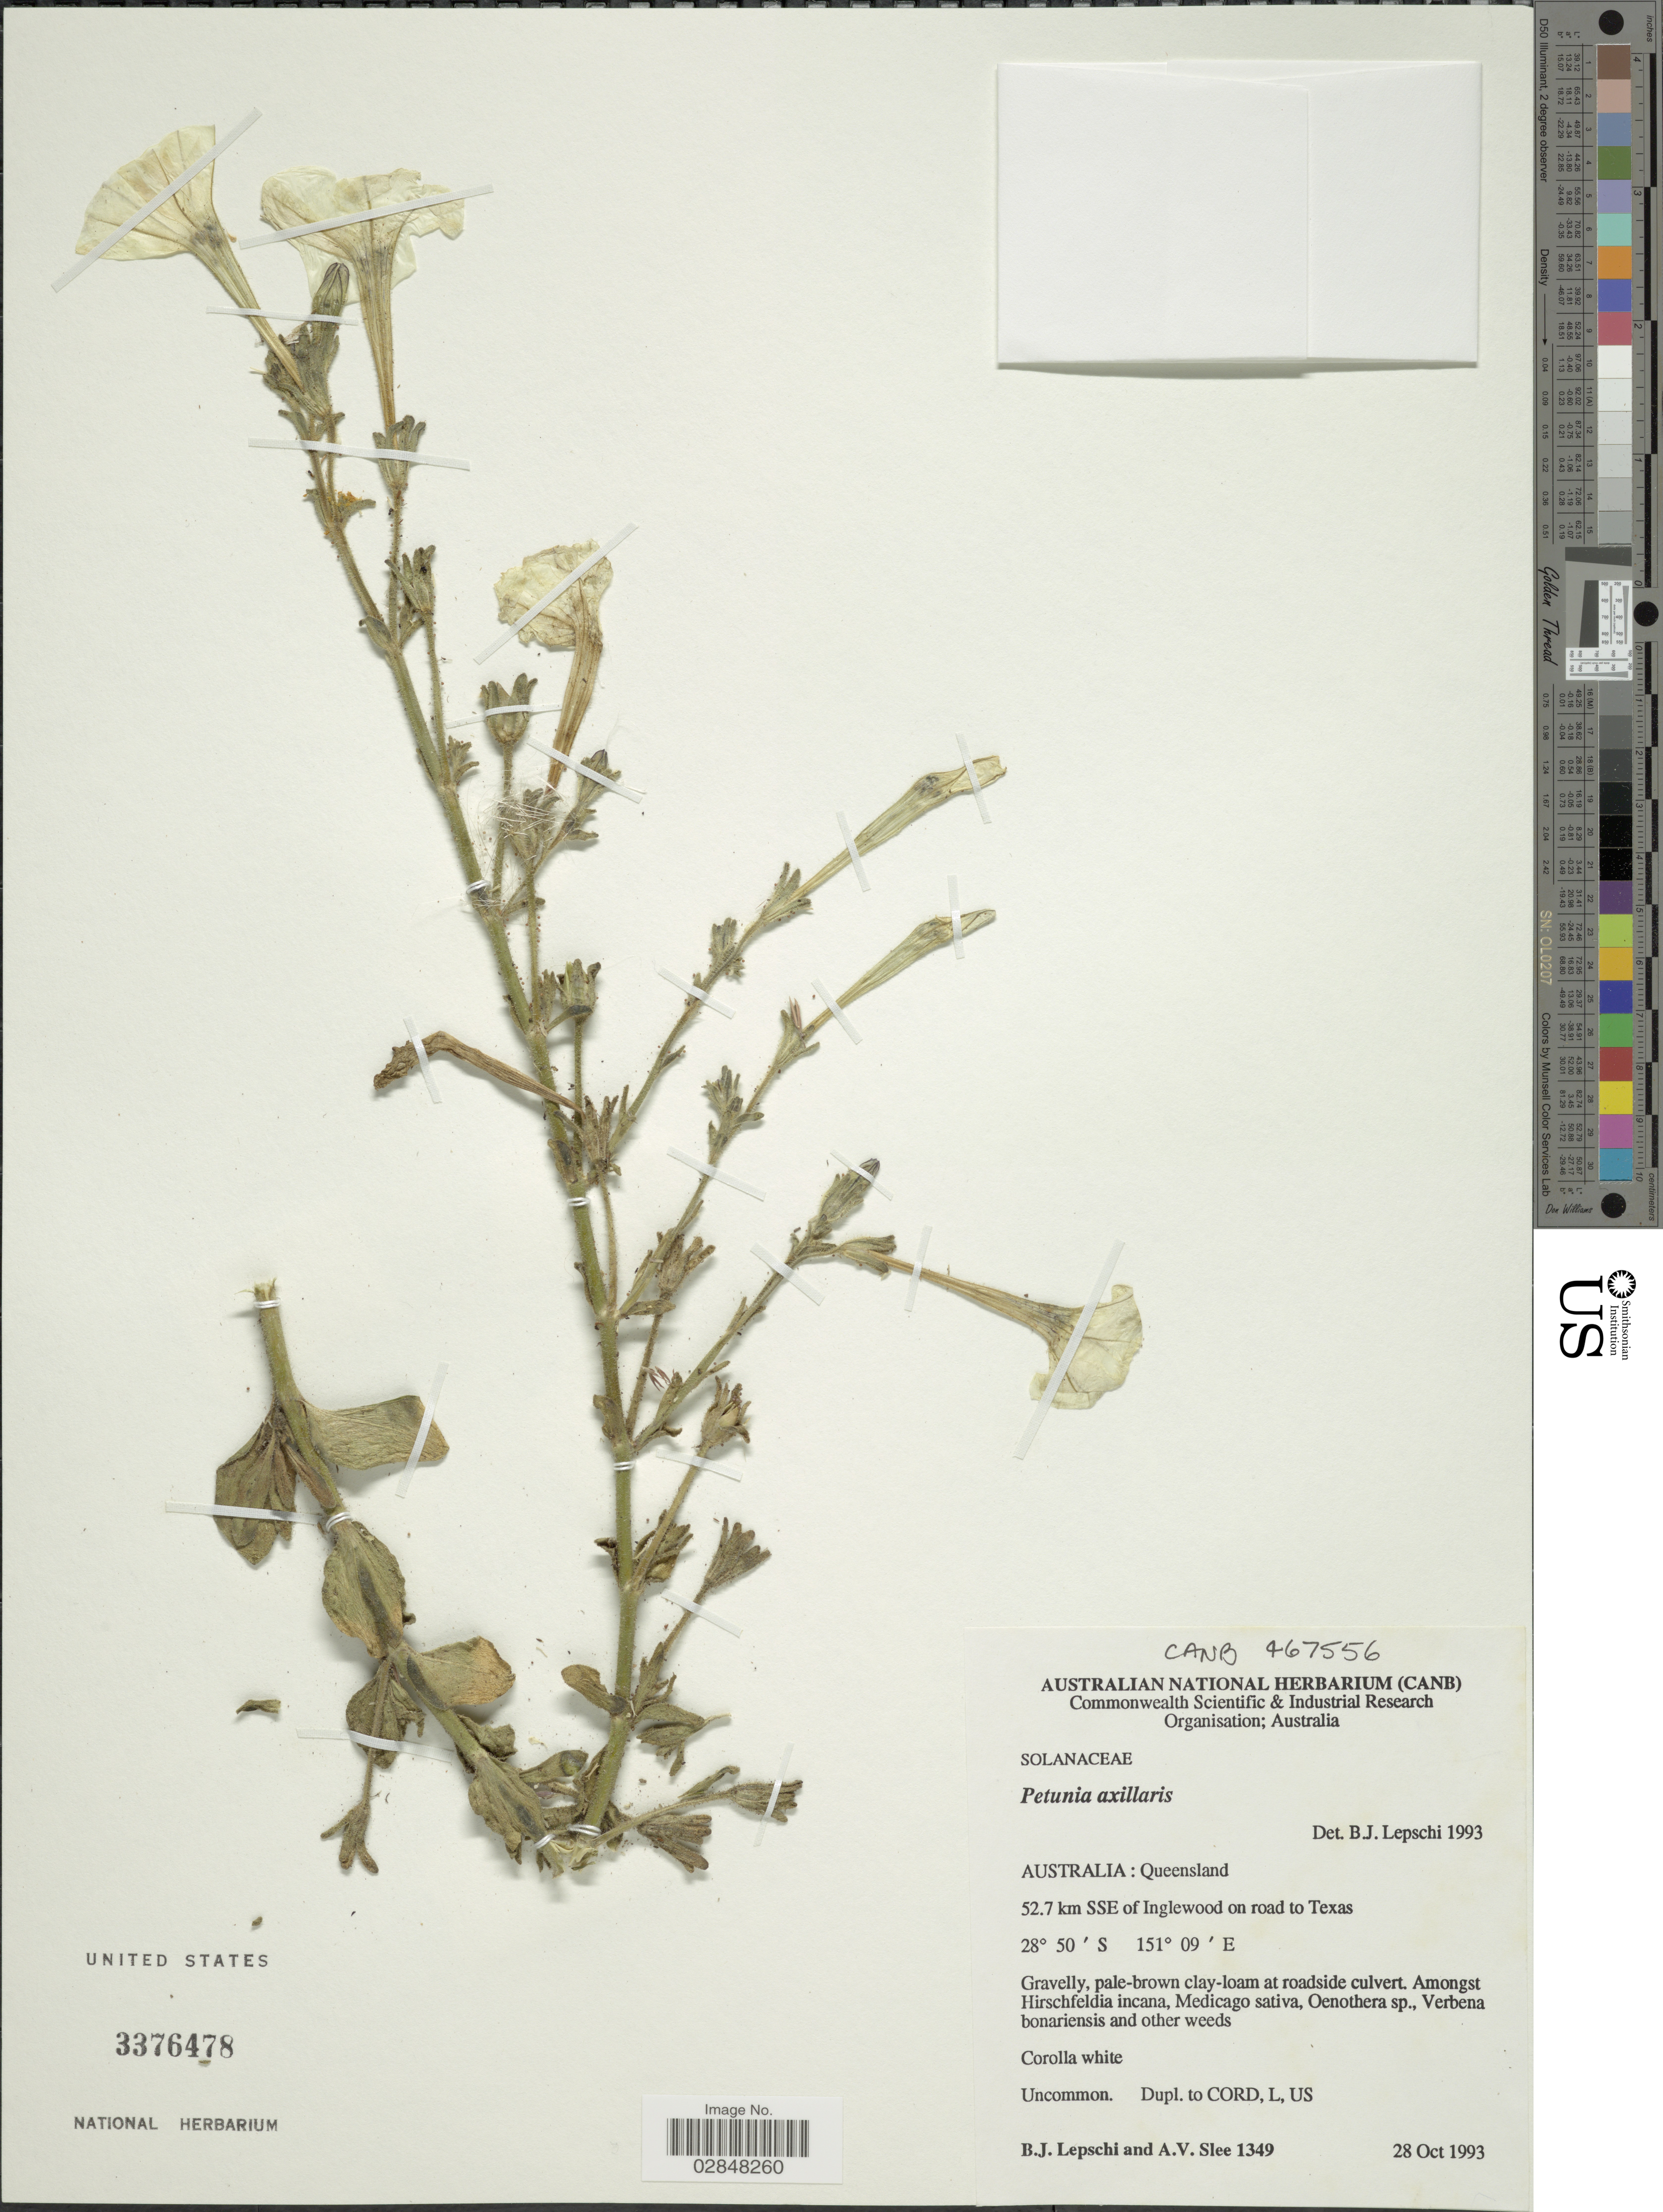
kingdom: Plantae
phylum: Tracheophyta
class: Magnoliopsida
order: Solanales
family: Solanaceae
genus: Petunia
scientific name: Petunia axillaris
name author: (Lam.) Britton, Stearns & Poggenb.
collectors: B. Lepschi & A. Slee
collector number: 1349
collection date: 1993-10-28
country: Australia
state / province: Queensland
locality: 52.7 km SSE of Inglewood on road to Texas.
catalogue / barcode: US 3376478